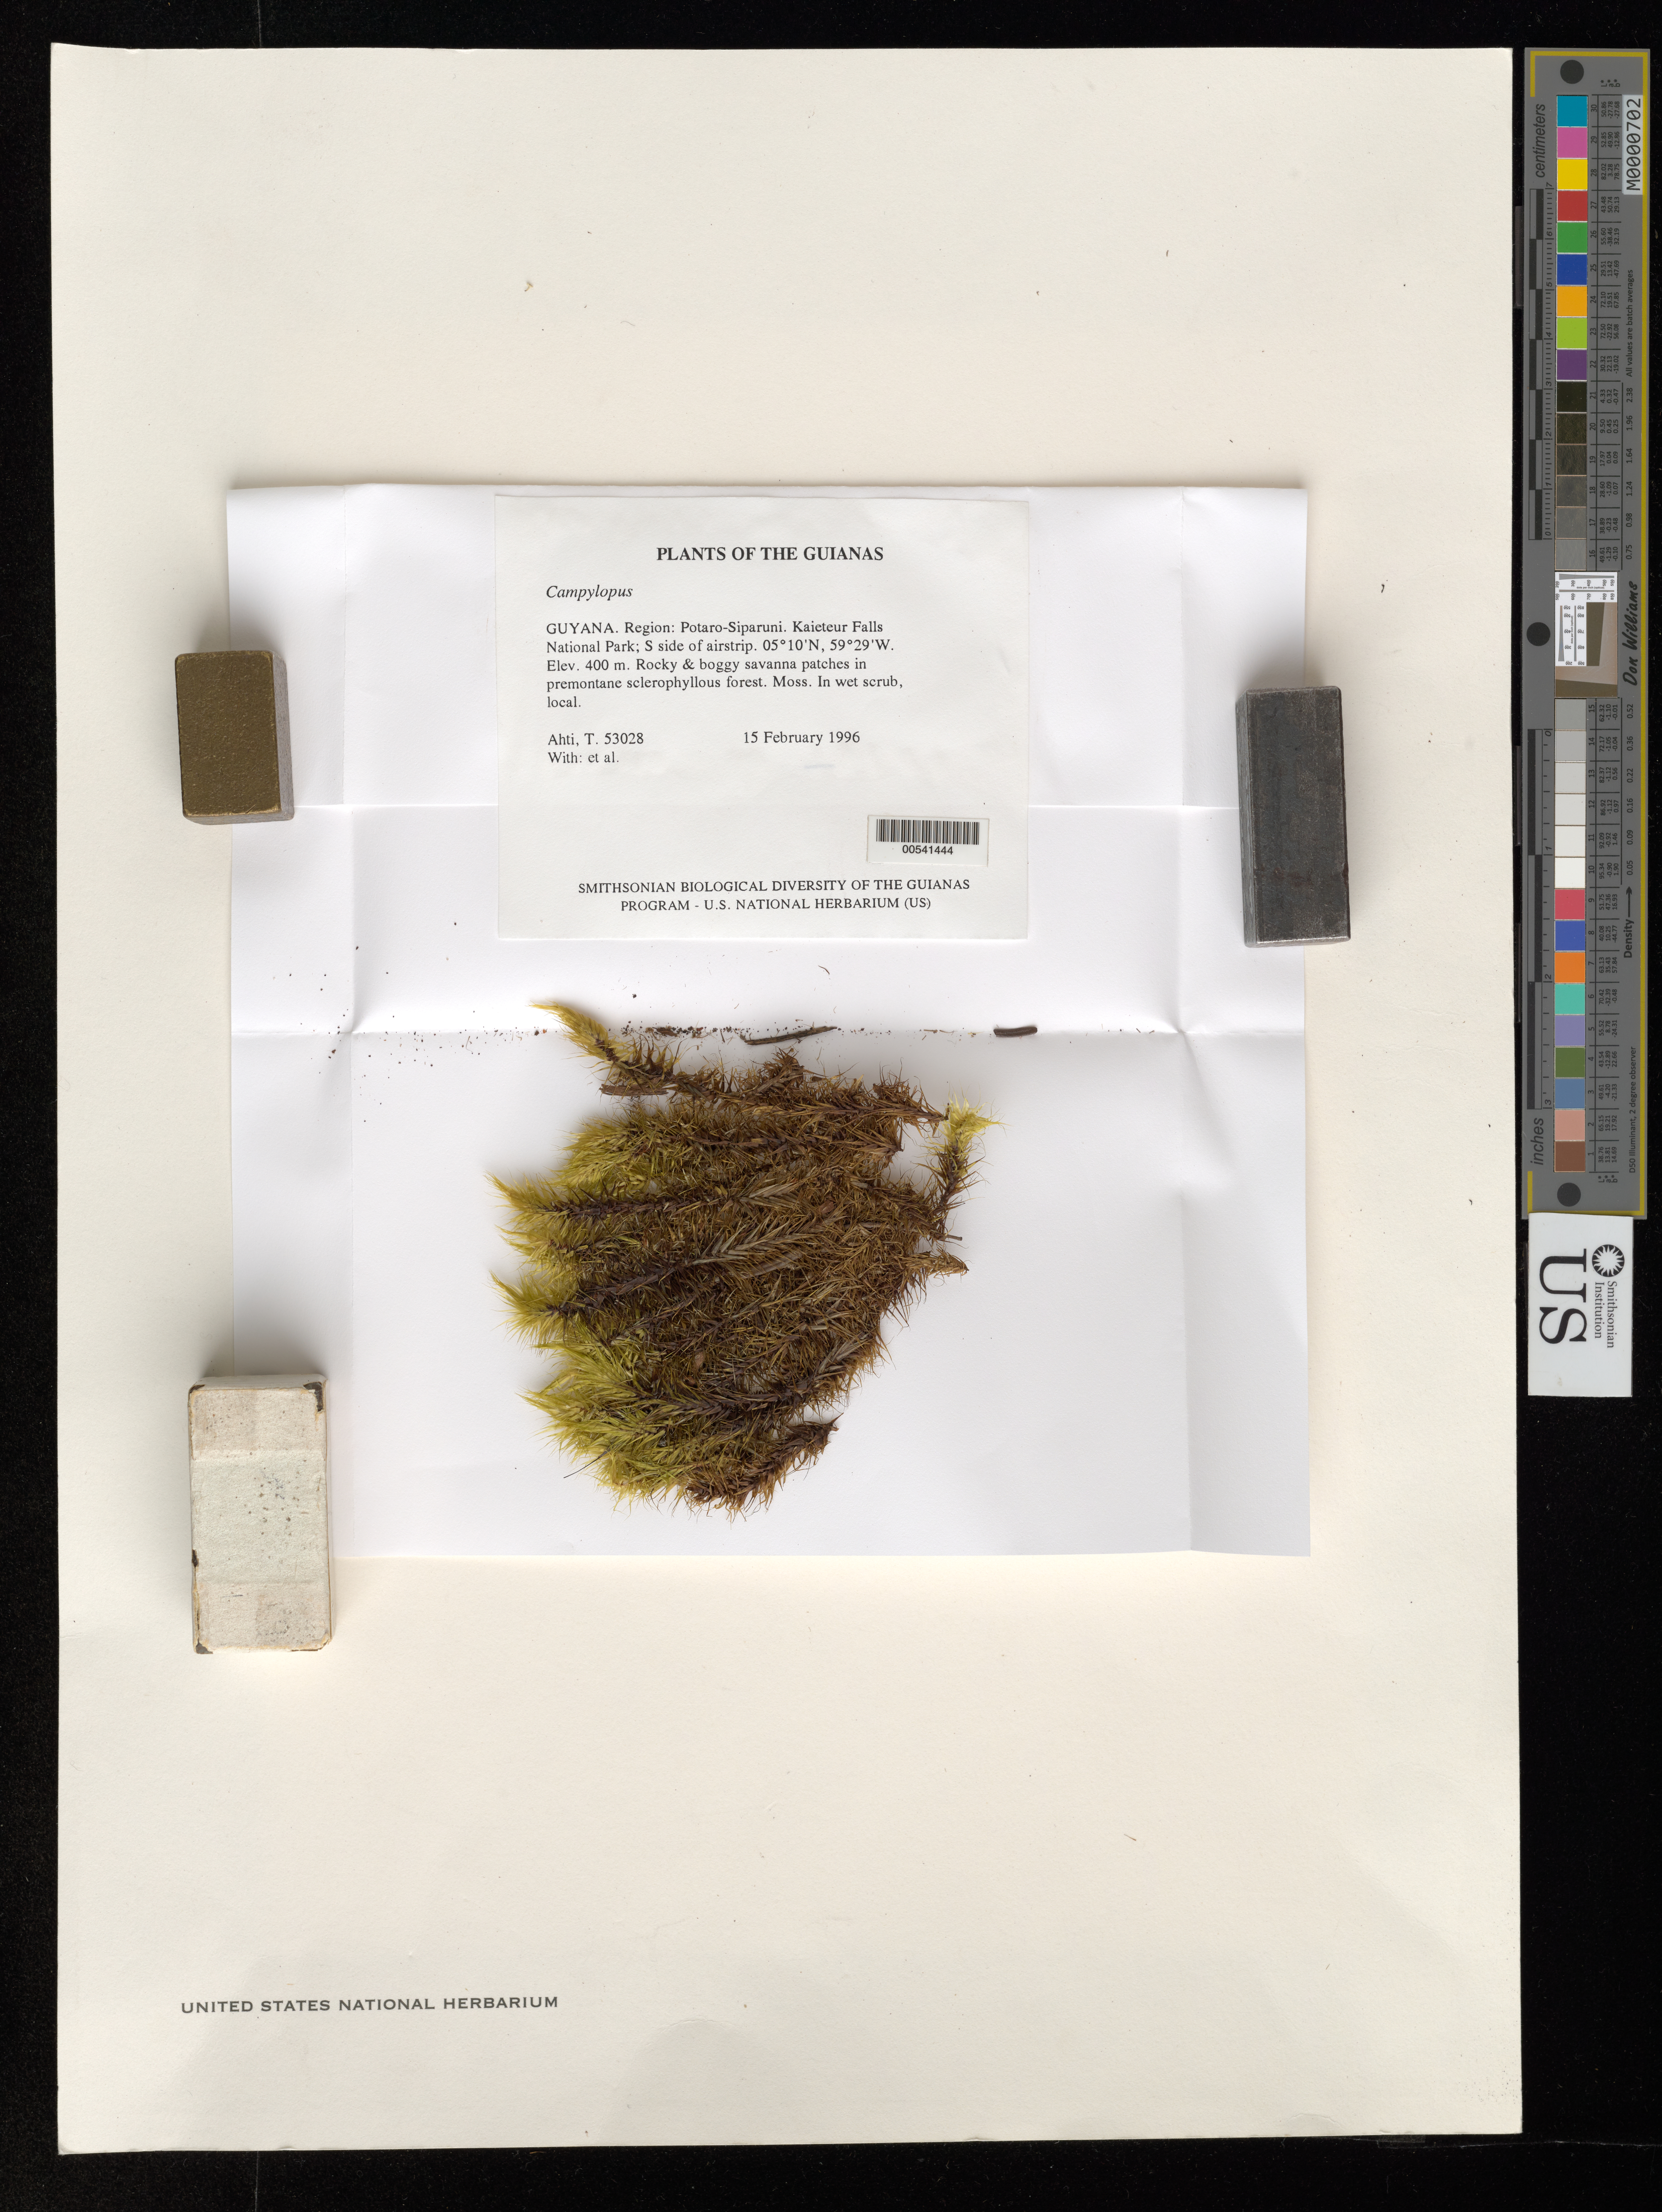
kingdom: Plantae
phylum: Bryophyta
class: Bryopsida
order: Dicranales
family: Leucobryaceae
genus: Campylopus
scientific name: Campylopus sp.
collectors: T. T. Ahti et al.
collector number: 53028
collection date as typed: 15 February 1996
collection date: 1996-02-15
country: Guyana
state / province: Potaro-Siparuni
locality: Kaieteur Falls National Park; S side of airstrip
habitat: Rocky & boggy savanna patches in premontane sclerophyllous forest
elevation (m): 400